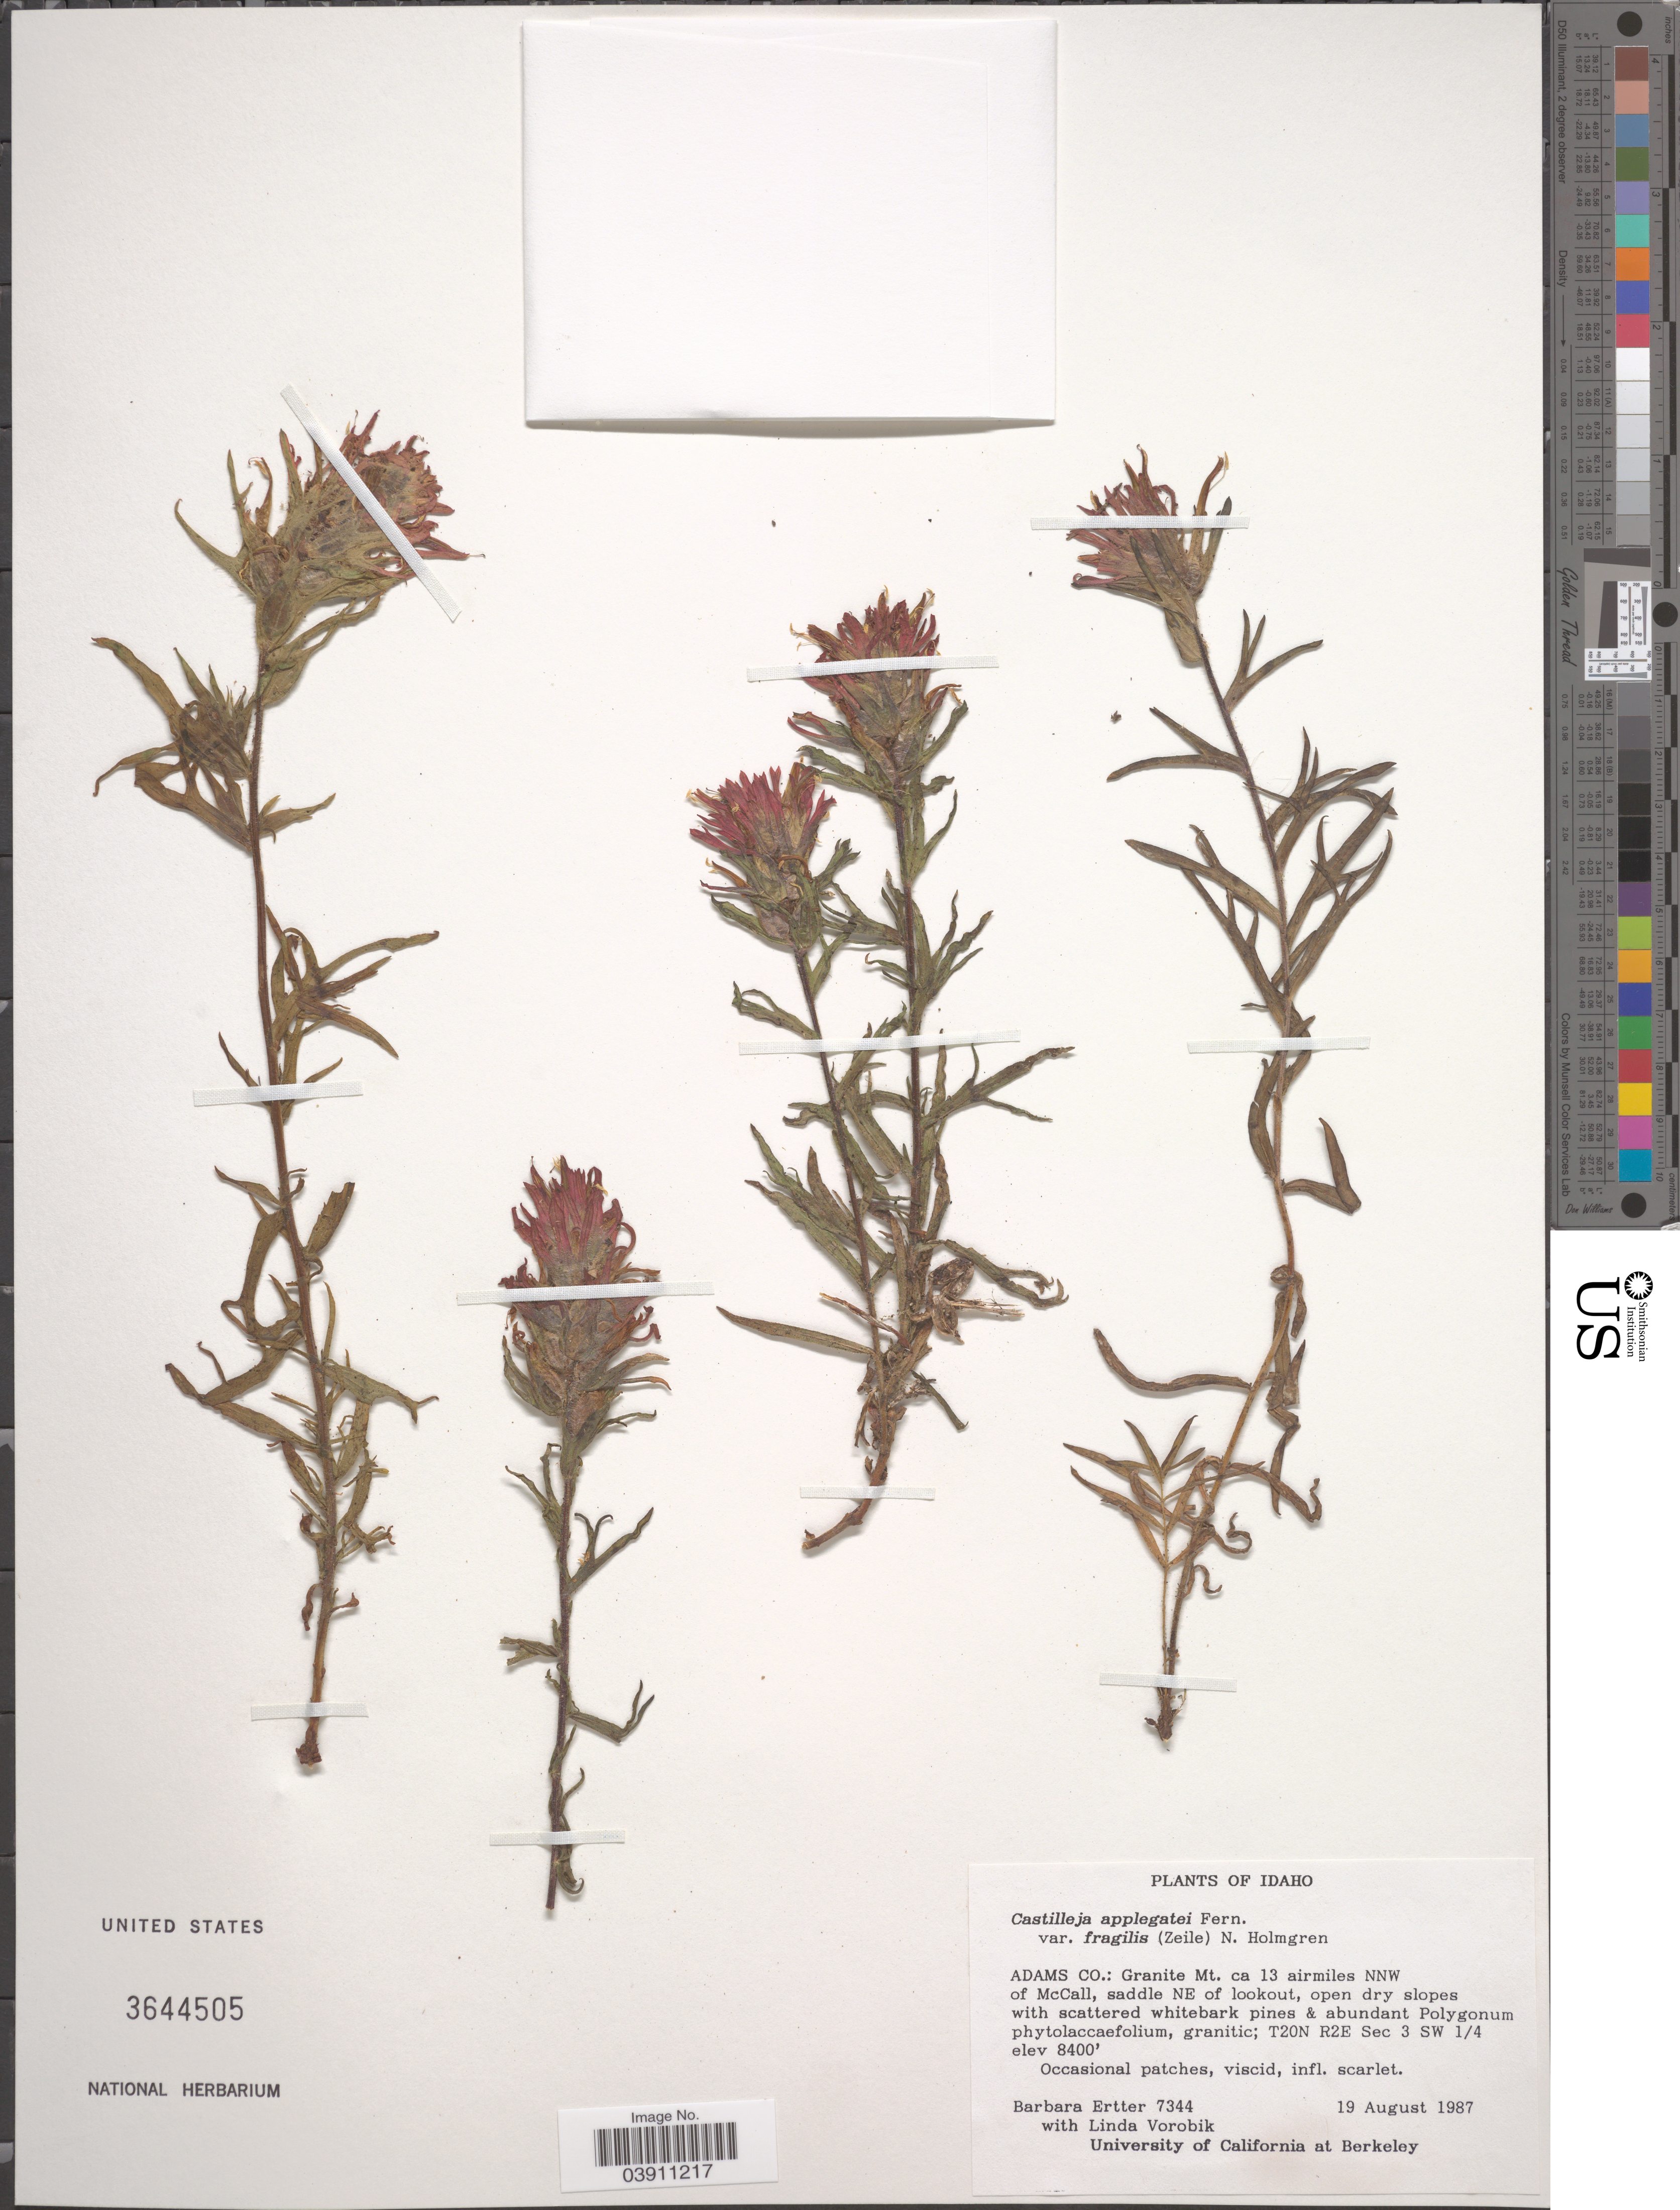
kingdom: Plantae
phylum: Tracheophyta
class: Magnoliopsida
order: Lamiales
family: Orobanchaceae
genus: Castilleja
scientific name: Castilleja applegatei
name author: Fernald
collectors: B. Ertter & L. Vorobik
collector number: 7344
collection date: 1987-08-19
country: United States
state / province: Idaho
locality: Adams Co.: Granite Mt. ca 13 airmiles NNW of McCall, saddle NE of lookout. T20N R2E Sec 3 SW ¼.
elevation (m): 2560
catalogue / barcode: US 3644505